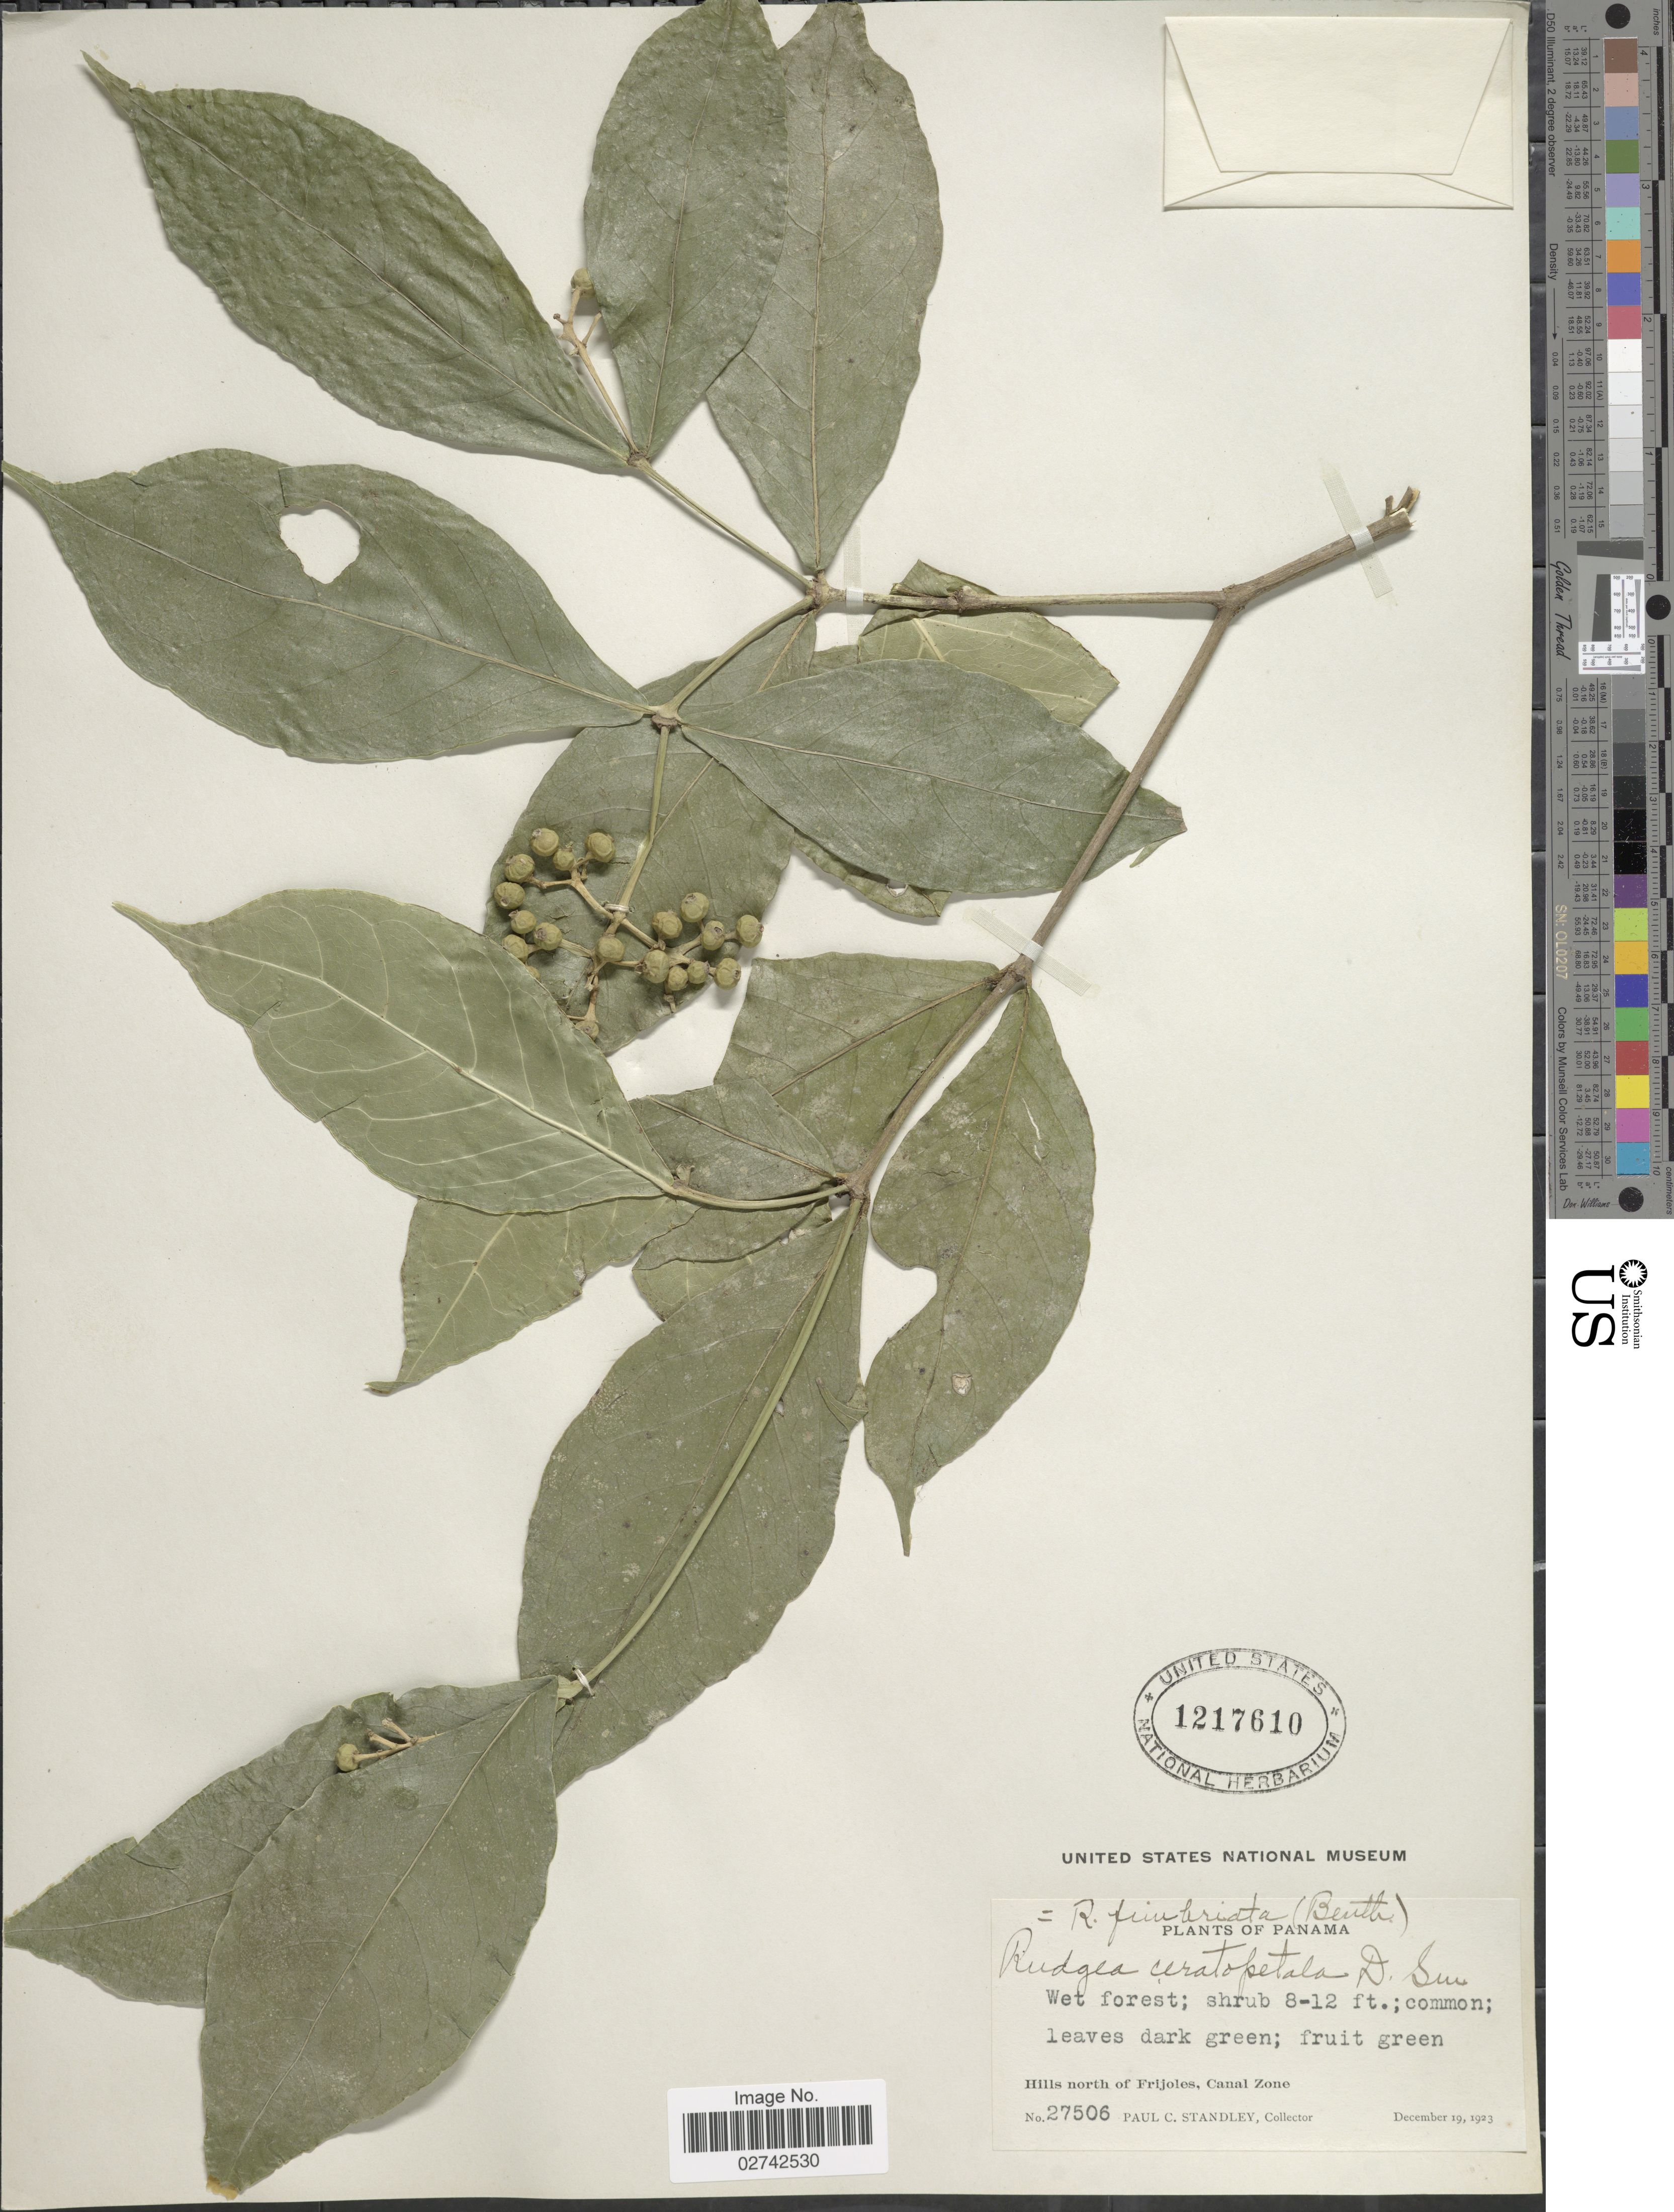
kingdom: Plantae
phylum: Tracheophyta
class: Magnoliopsida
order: Gentianales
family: Rubiaceae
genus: Rudgea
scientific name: Rudgea cornifolia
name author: (Kunth ex Roem. & Schult.) Standl.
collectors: P. C. Standley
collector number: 27506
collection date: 1923-12-19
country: Panama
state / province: Colón / Panamá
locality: Hills north of Frijoles, Canal Zone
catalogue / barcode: US 1217610